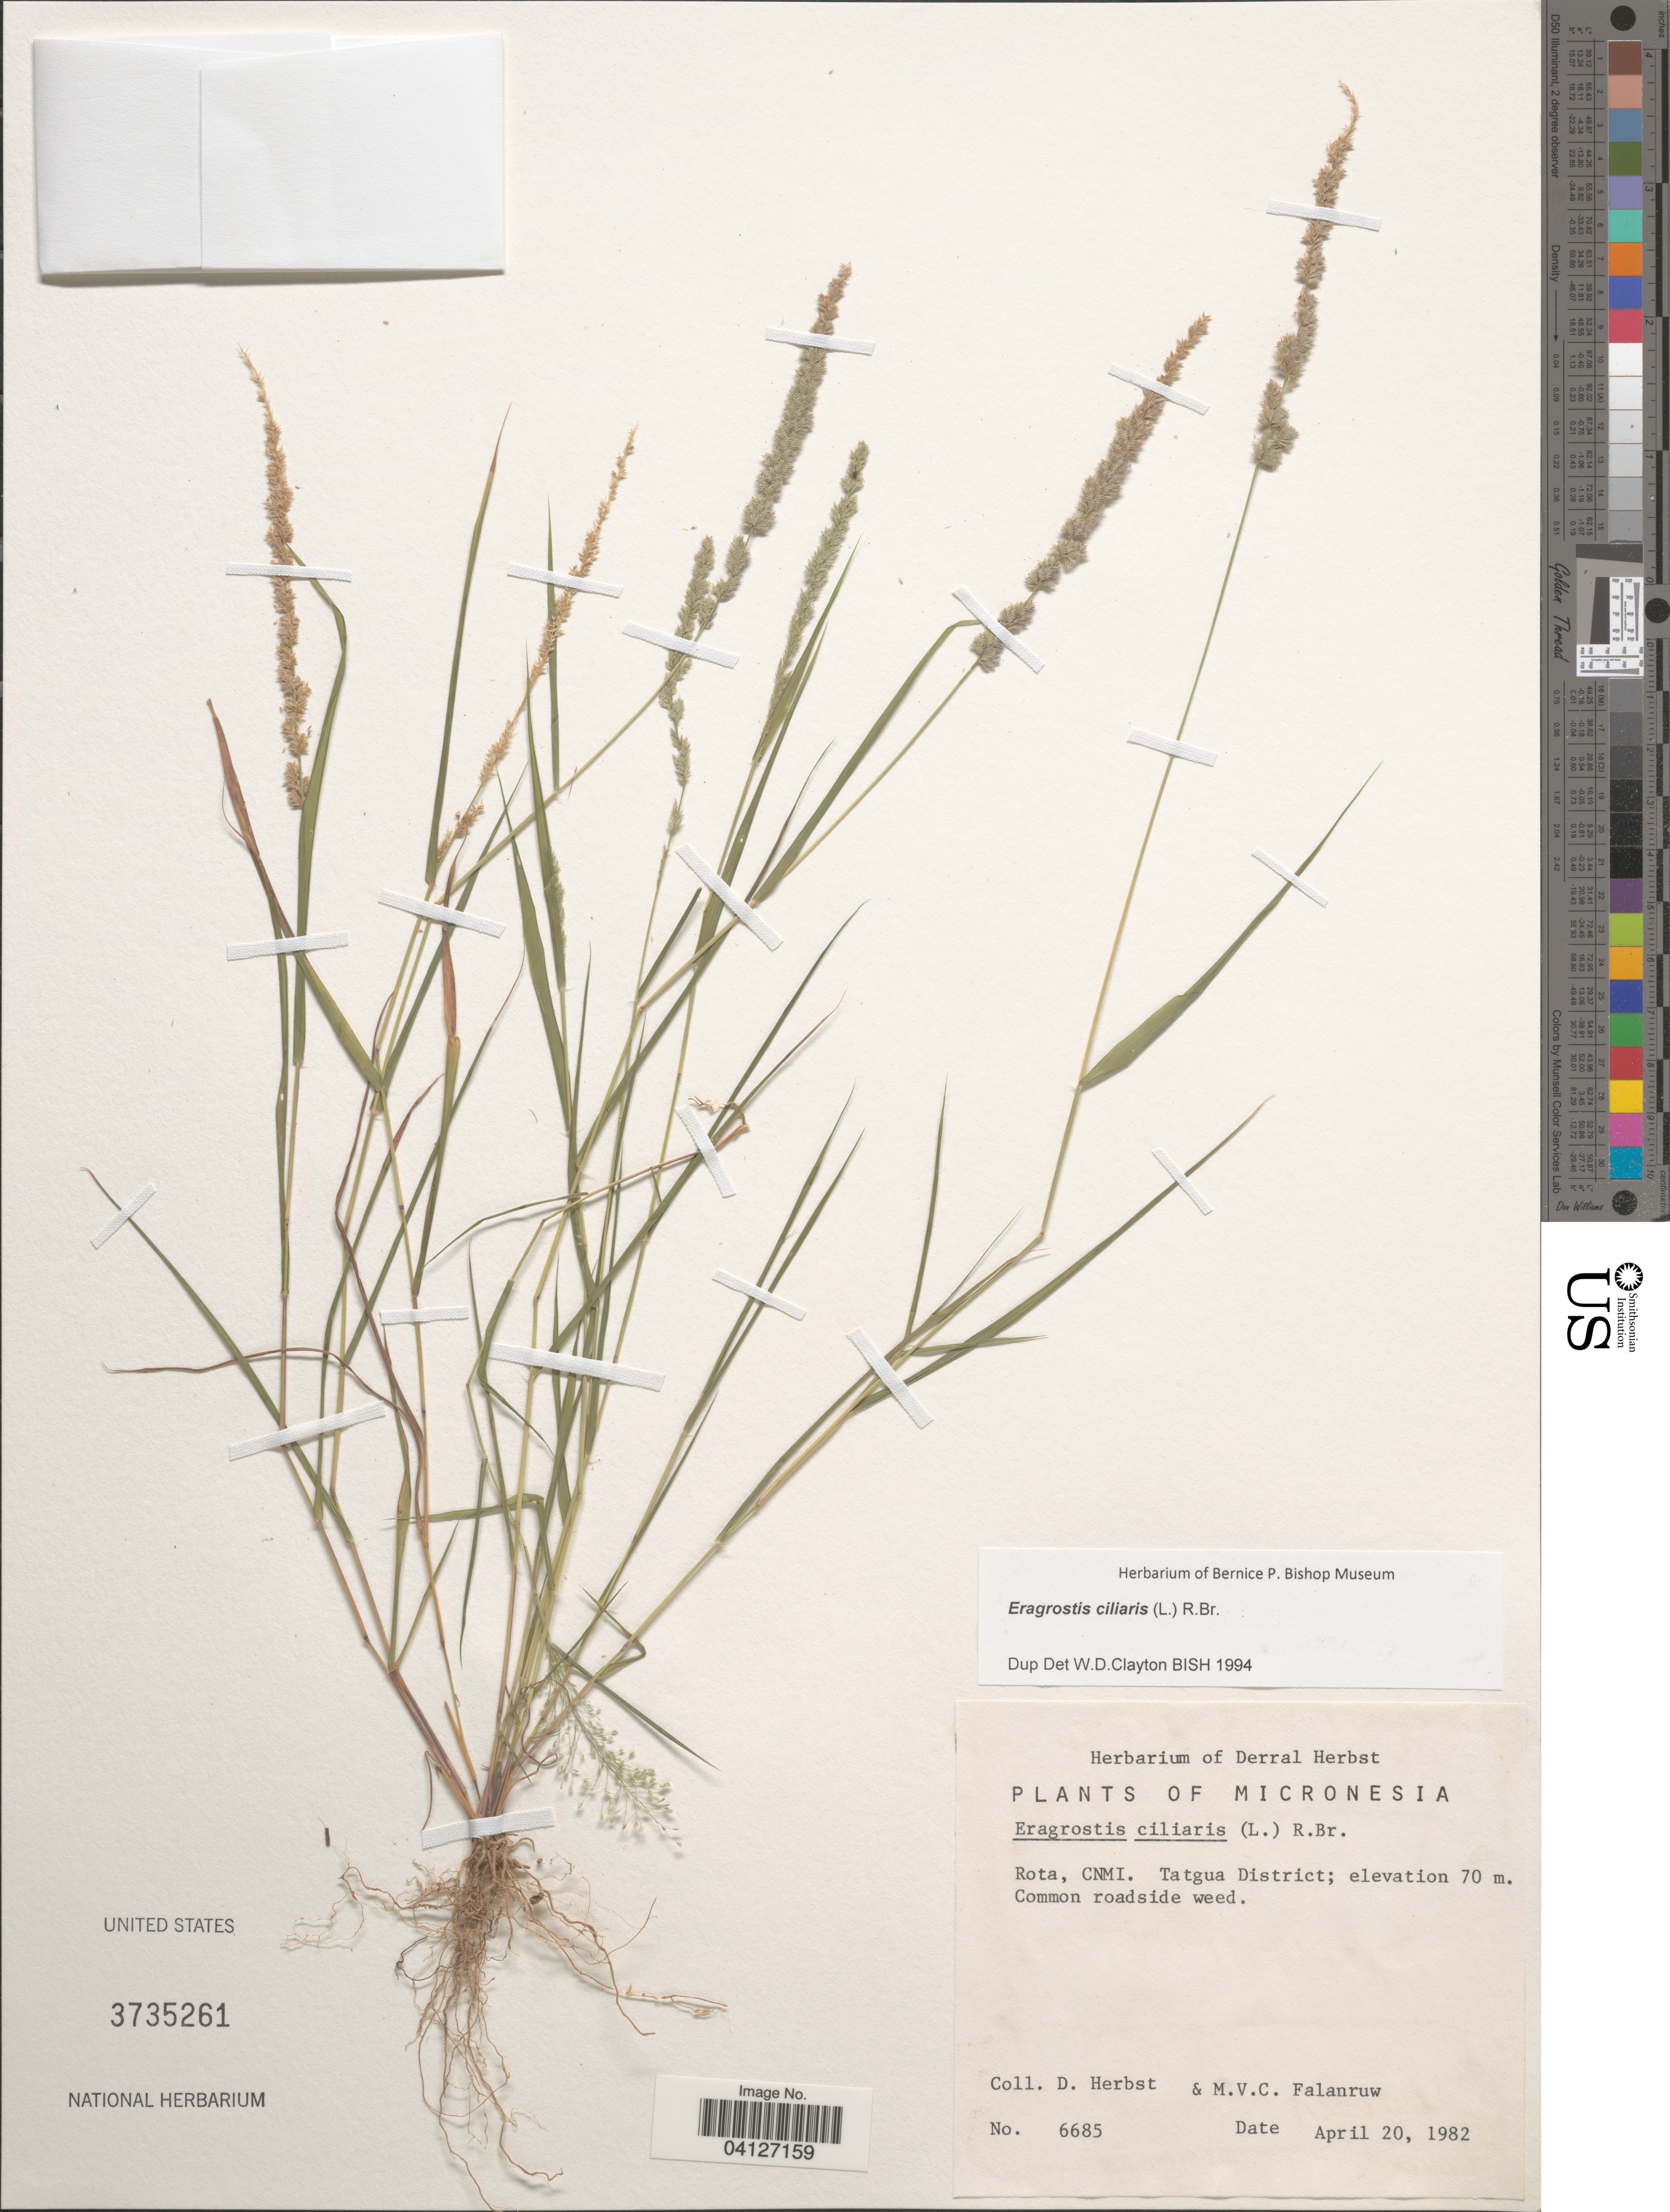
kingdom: Plantae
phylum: Tracheophyta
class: Liliopsida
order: Poales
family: Poaceae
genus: Eragrostis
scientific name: Eragrostis ciliaris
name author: (L.) R. Br.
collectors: D. R. Herbst & M. V. Falanruw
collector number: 6685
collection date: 1982-04-20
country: Northern Mariana Islands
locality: Micronesia. Rota, CNMI. Tatgua District.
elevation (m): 70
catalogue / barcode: US 3735261